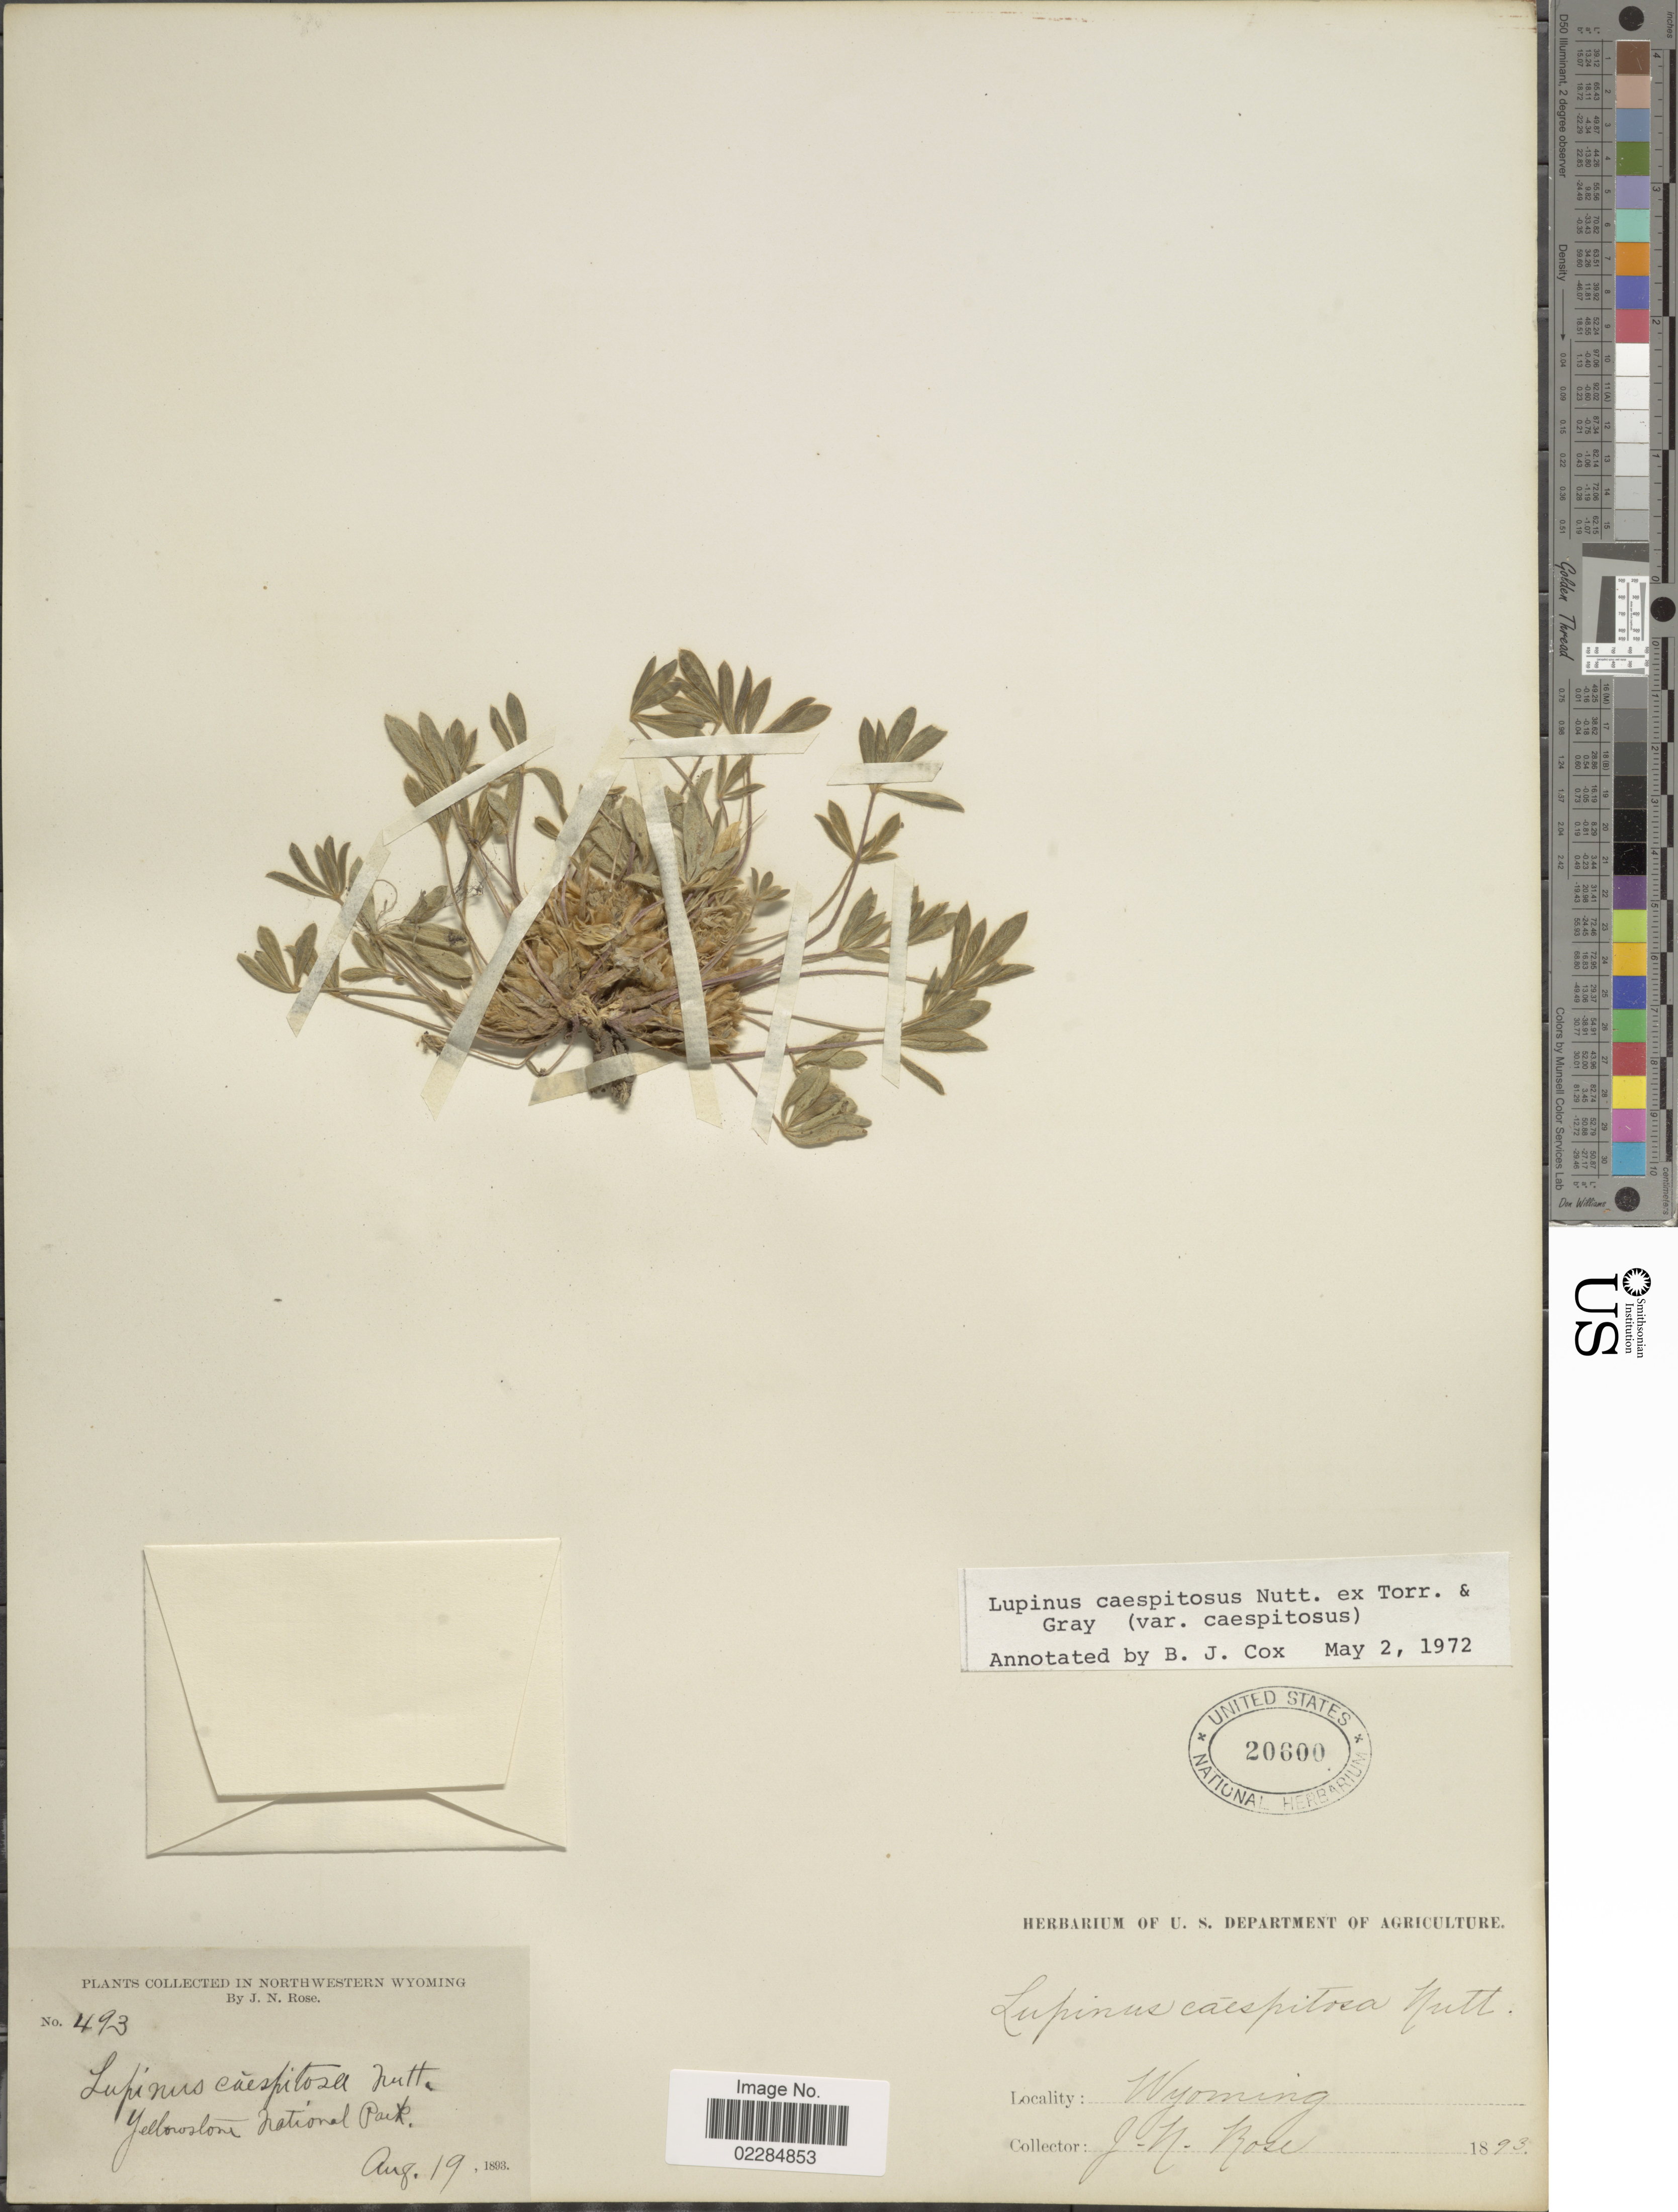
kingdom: Plantae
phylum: Tracheophyta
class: Magnoliopsida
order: Fabales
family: Fabaceae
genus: Lupinus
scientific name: Lupinus caespitosus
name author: Nutt.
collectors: J. N. Rose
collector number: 493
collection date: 1893-08-19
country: United States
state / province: Wyoming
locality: Yellowstone National Park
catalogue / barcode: US 20600